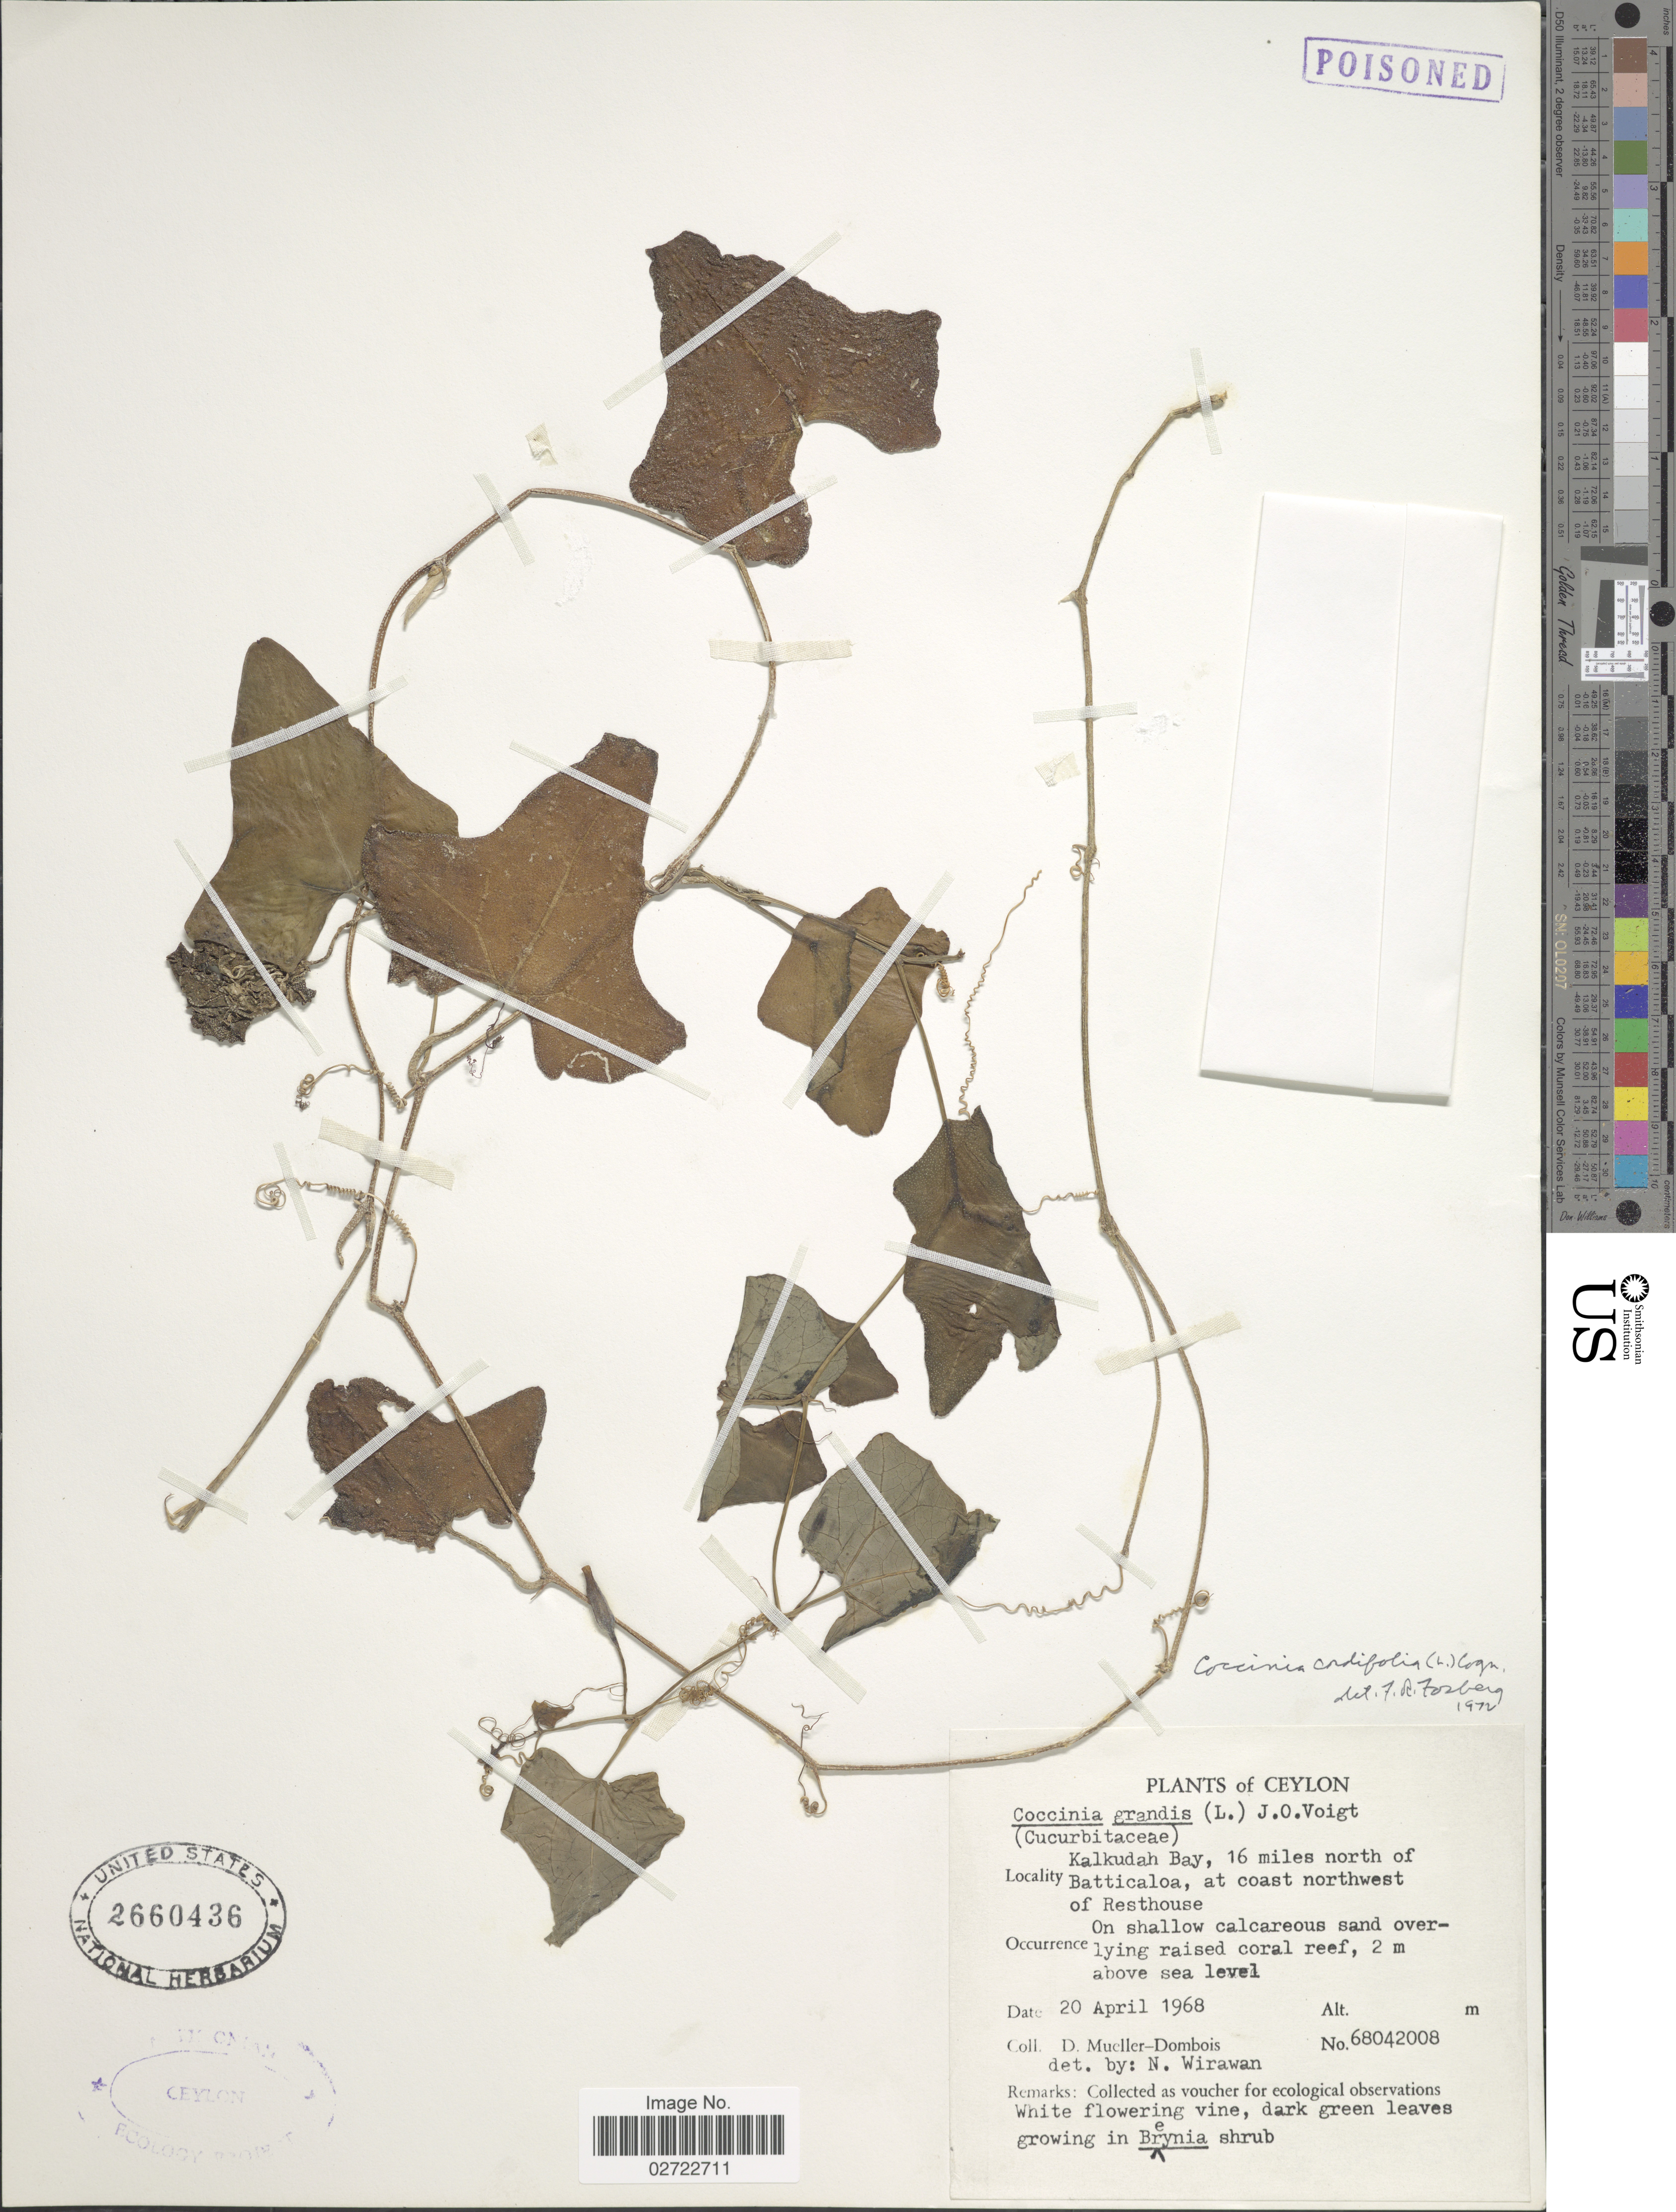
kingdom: Plantae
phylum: Tracheophyta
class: Magnoliopsida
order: Cucurbitales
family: Cucurbitaceae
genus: Coccinia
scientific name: Coccinia grandis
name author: (L.) Voigt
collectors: D. Mueller-Dombois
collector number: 68042008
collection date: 1968-04-20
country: Sri Lanka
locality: Ceylon, Kalkudah Bay, 16 miles north of Batticaloa, at coast northwest of Resthouse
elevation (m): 2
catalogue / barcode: US 2660436